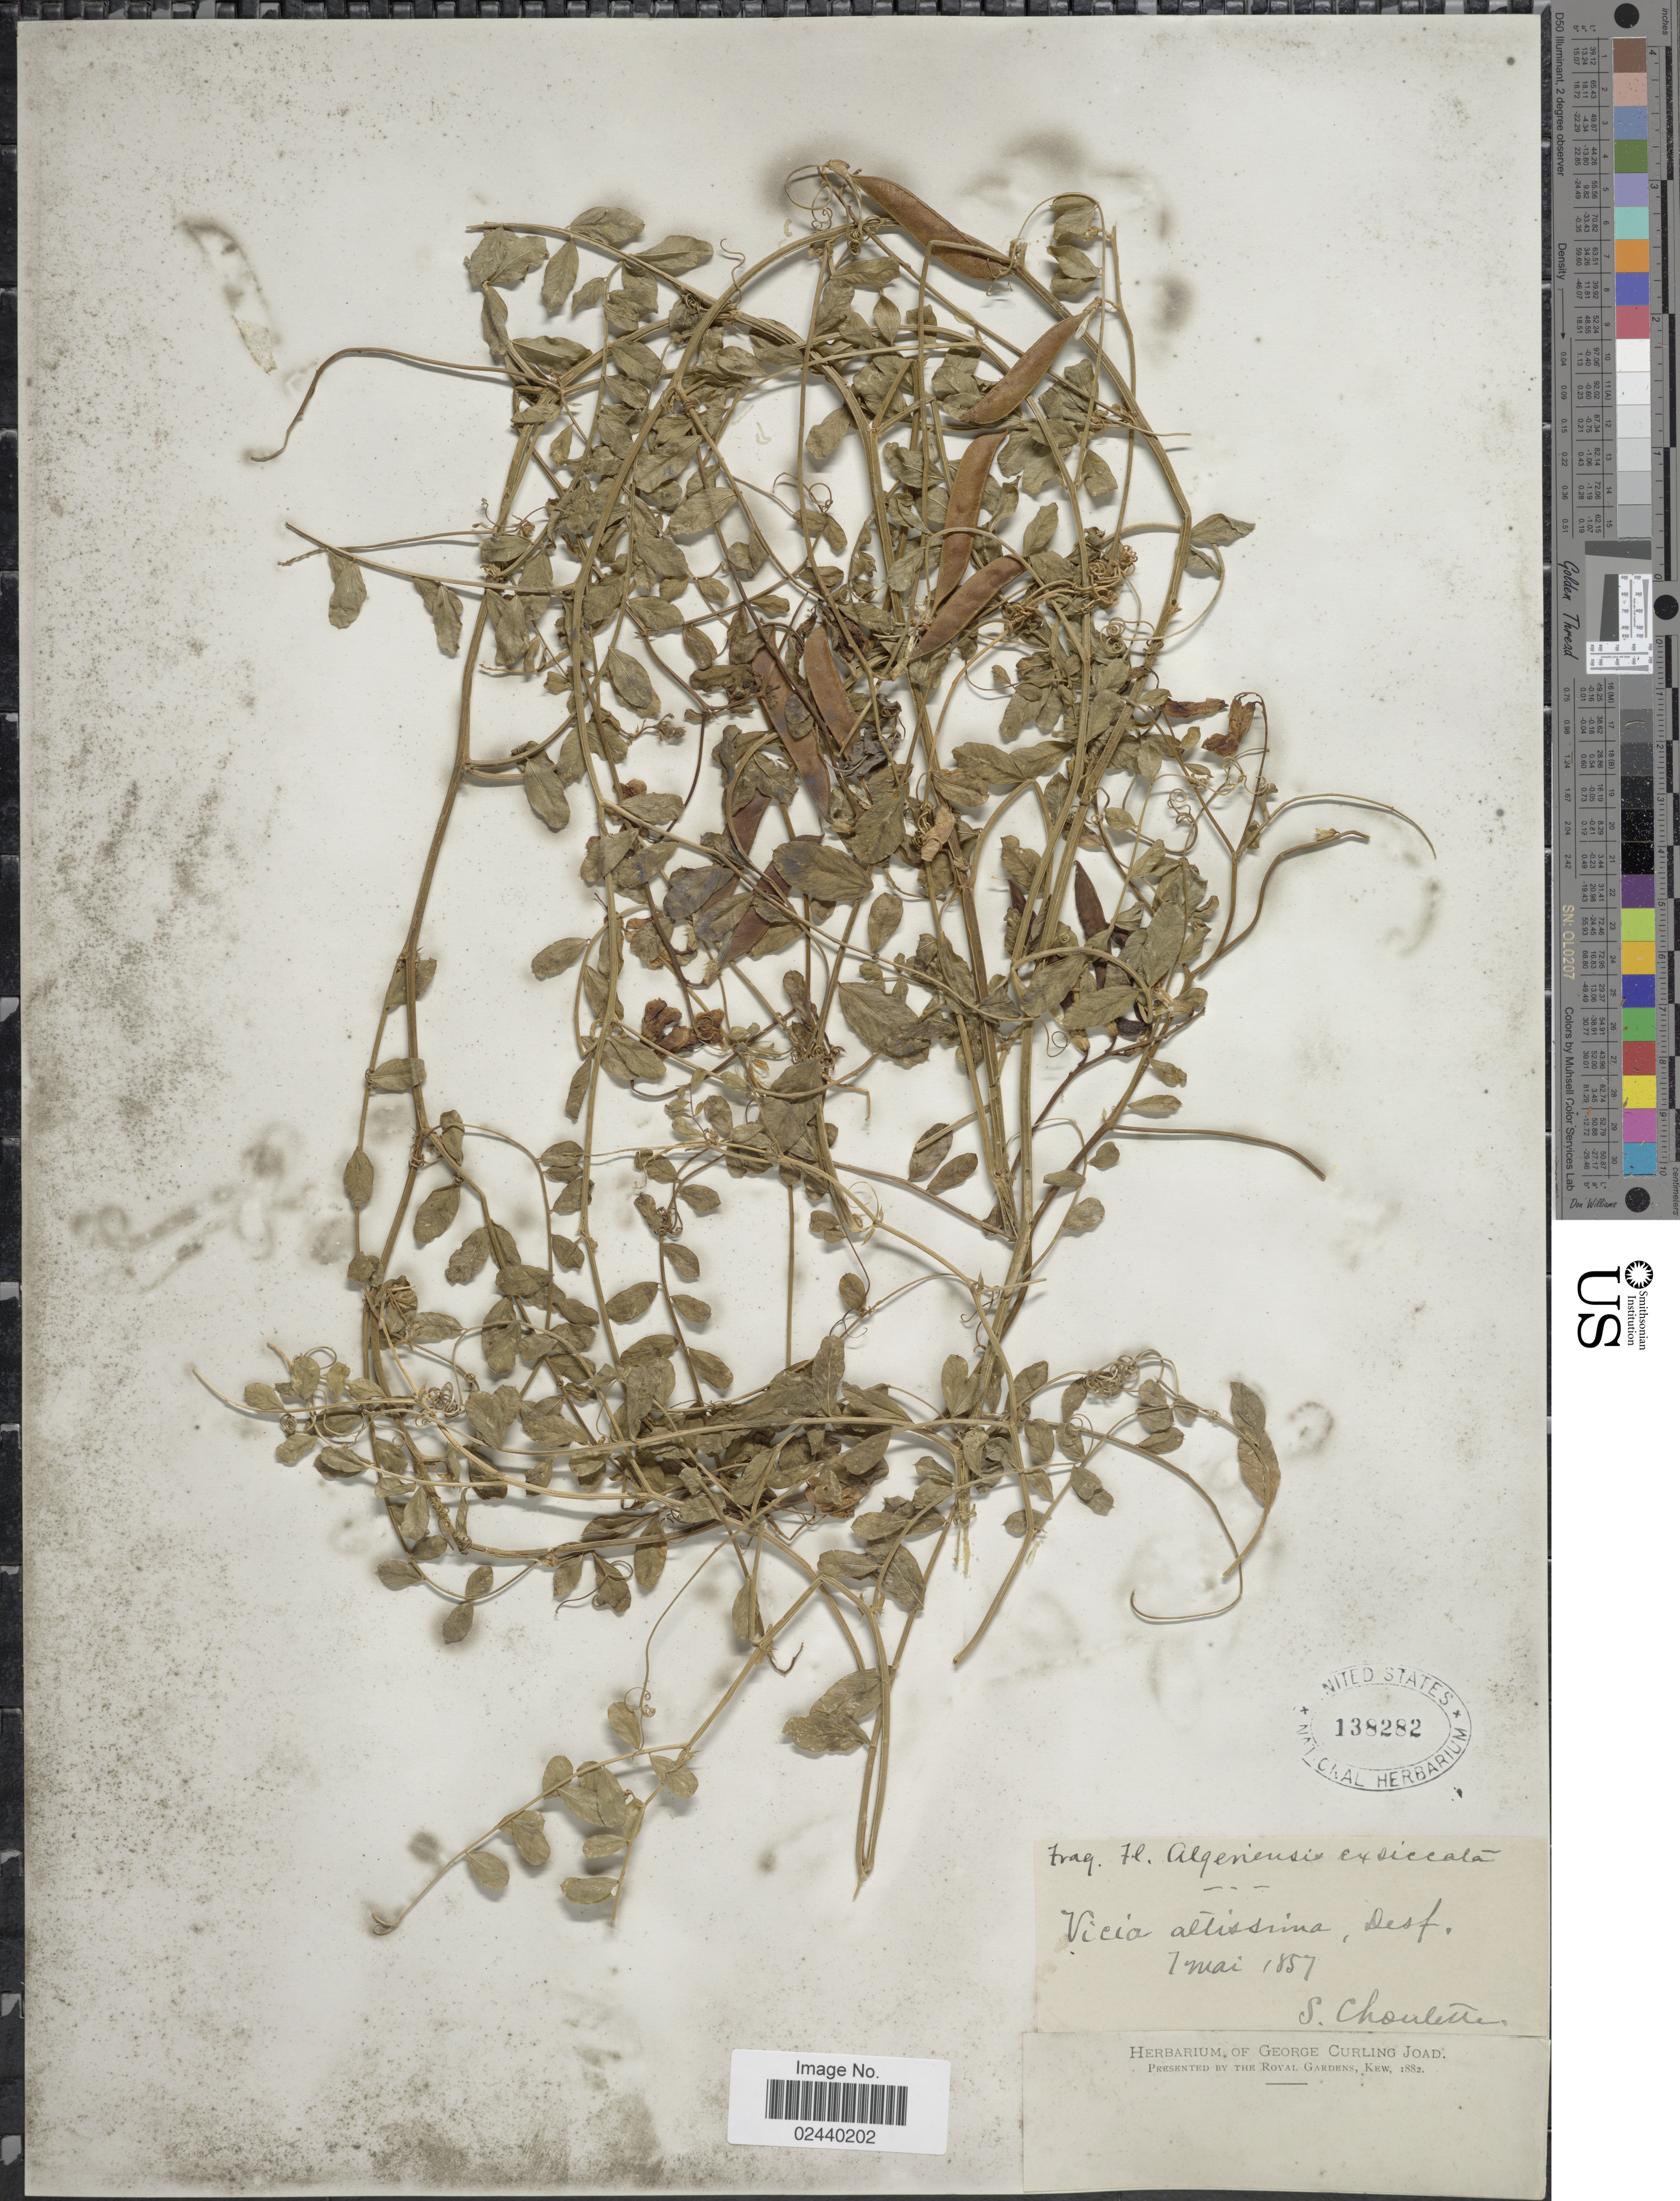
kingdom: Plantae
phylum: Tracheophyta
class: Magnoliopsida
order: Fabales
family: Fabaceae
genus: Vicia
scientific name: Vicia altissima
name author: Desf.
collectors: S. Choulette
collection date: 1857-05-07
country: Algeria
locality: Algeriensis.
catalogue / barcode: US 138282